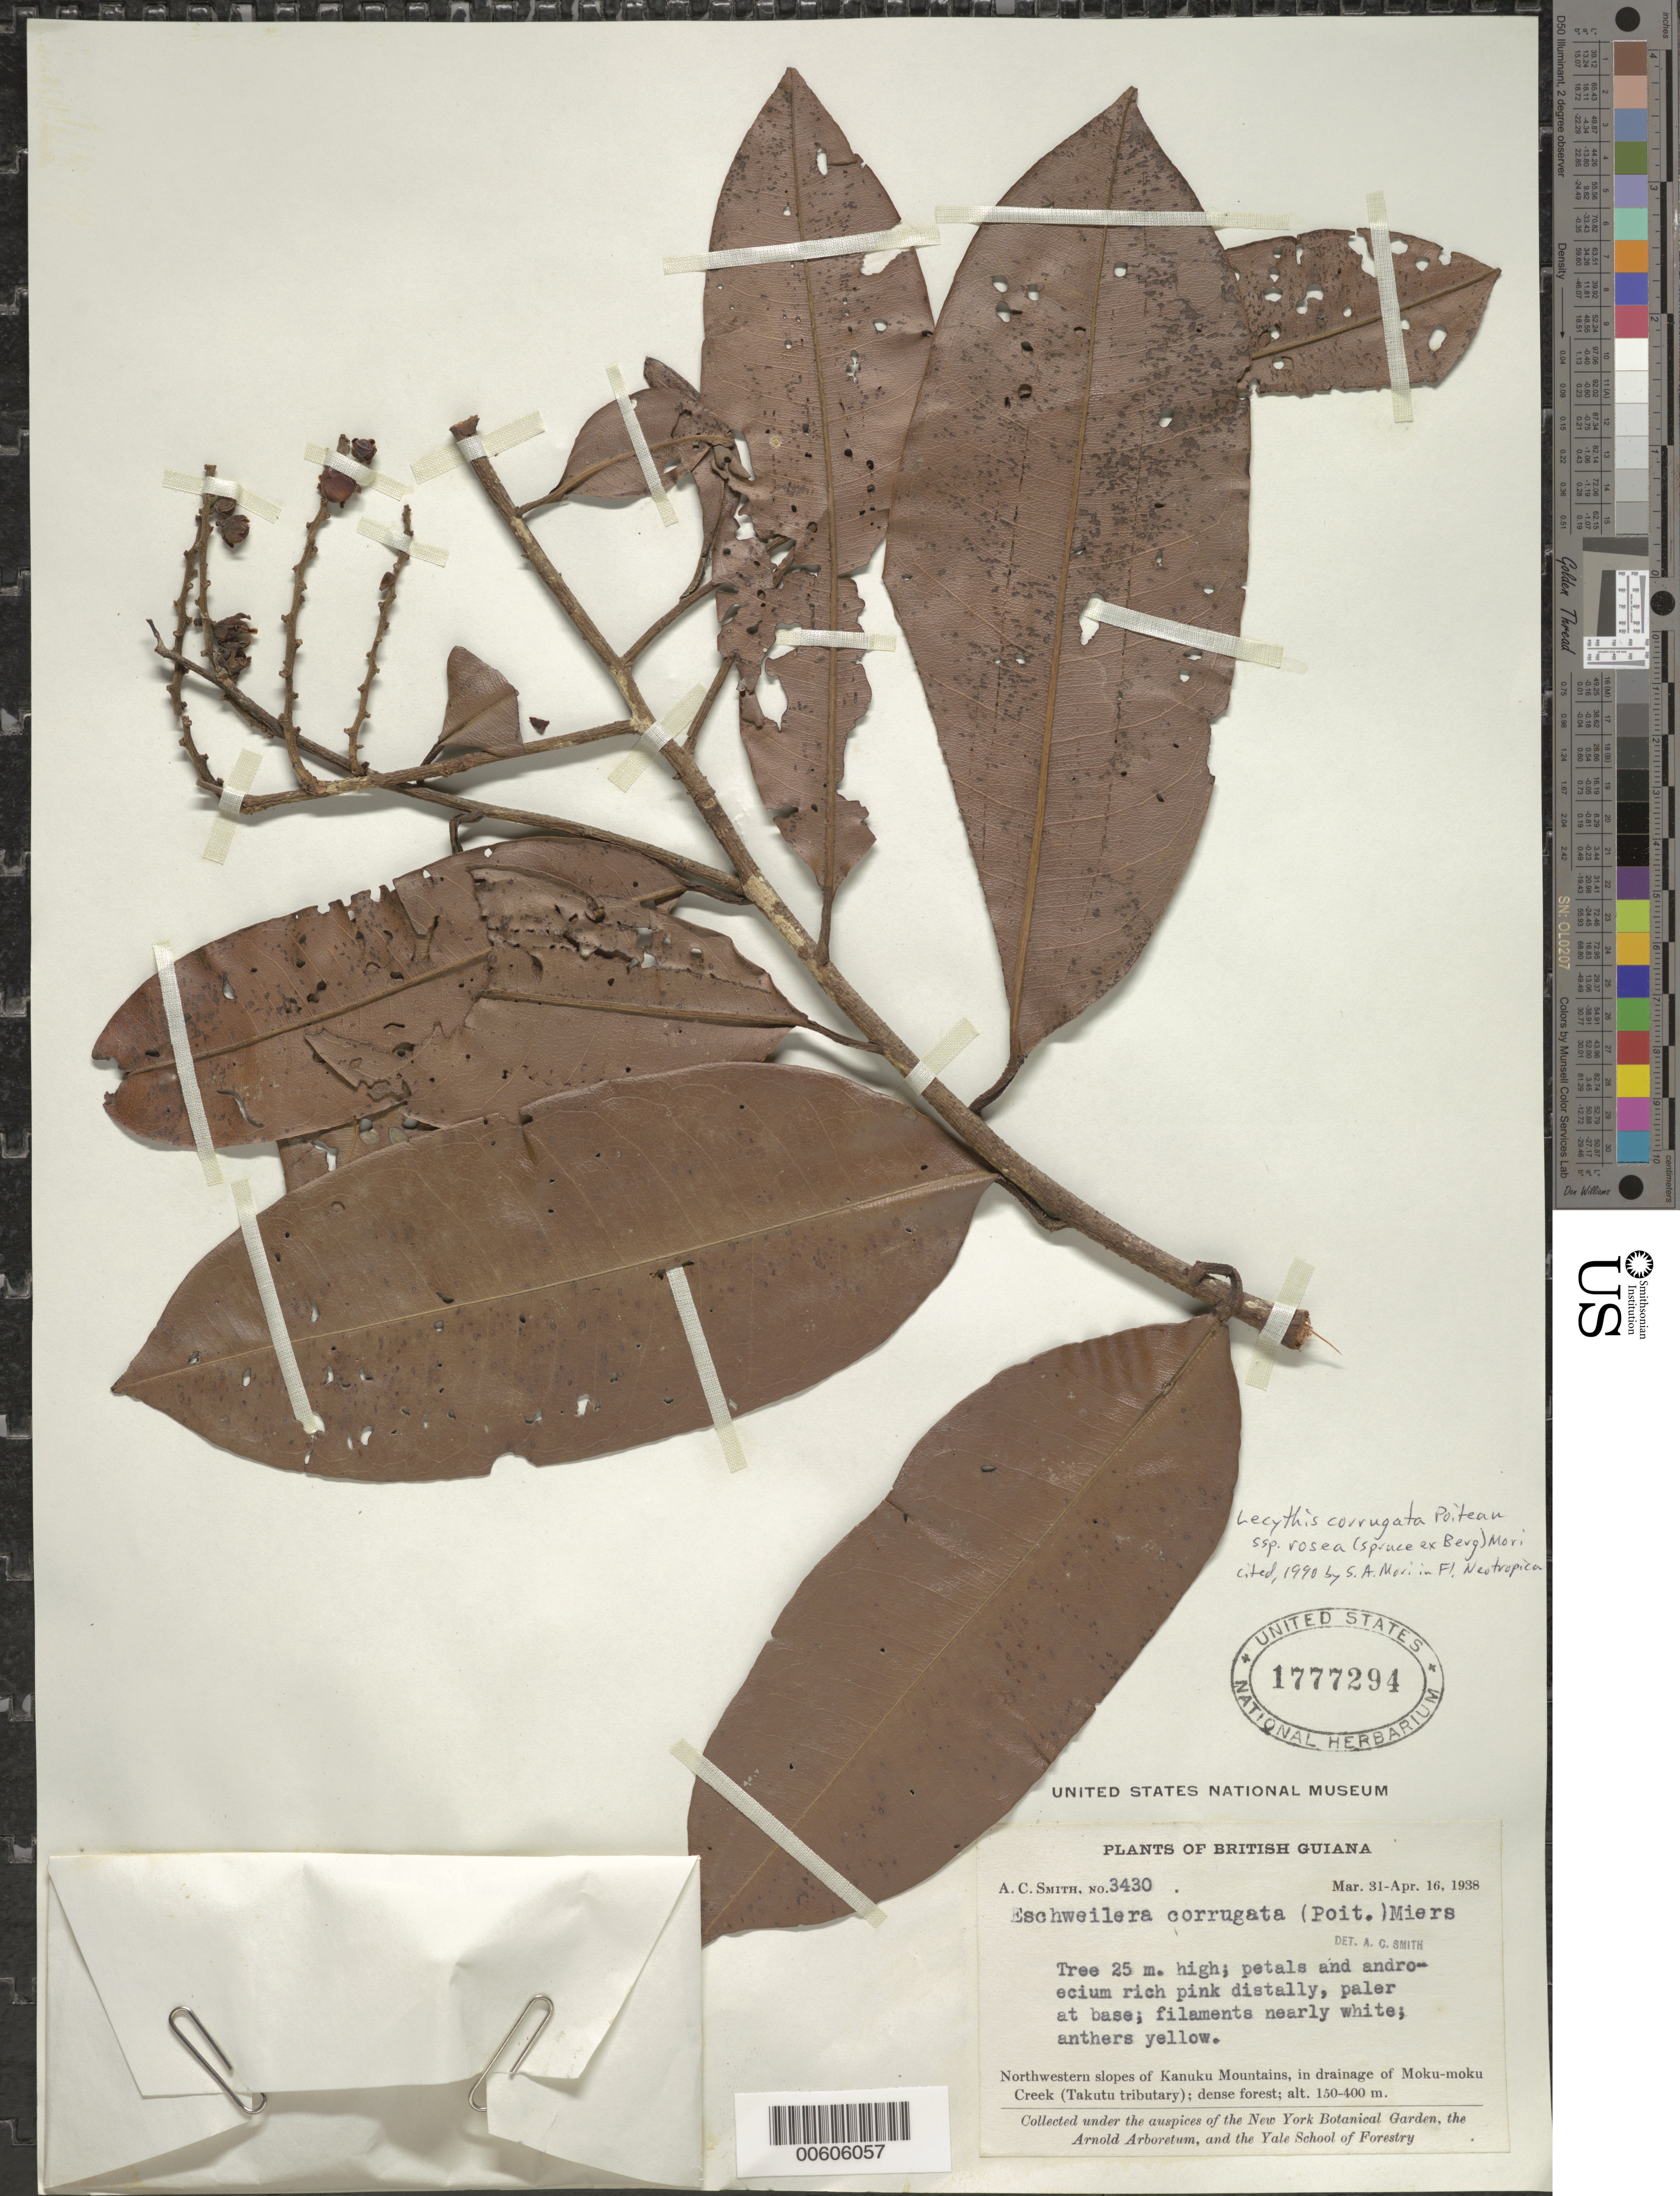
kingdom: Plantae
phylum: Tracheophyta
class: Magnoliopsida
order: Ericales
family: Lecythidaceae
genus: Lecythis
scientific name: Lecythis corrugata subsp. rosea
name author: (O. Berg) S.A. Mori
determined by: Mori, Scott A.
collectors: A. C. Smith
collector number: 3430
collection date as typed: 31-Mar-38 to 16-Apr-38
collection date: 1938-03-31/1938-04-16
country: Guyana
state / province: U. Takutu-U. Essequibo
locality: Kanuku Mts., NW slopes, in drainage of Moku-moku Creek (Takutu tributary)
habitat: Dense forest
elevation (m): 150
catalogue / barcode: US 1777294